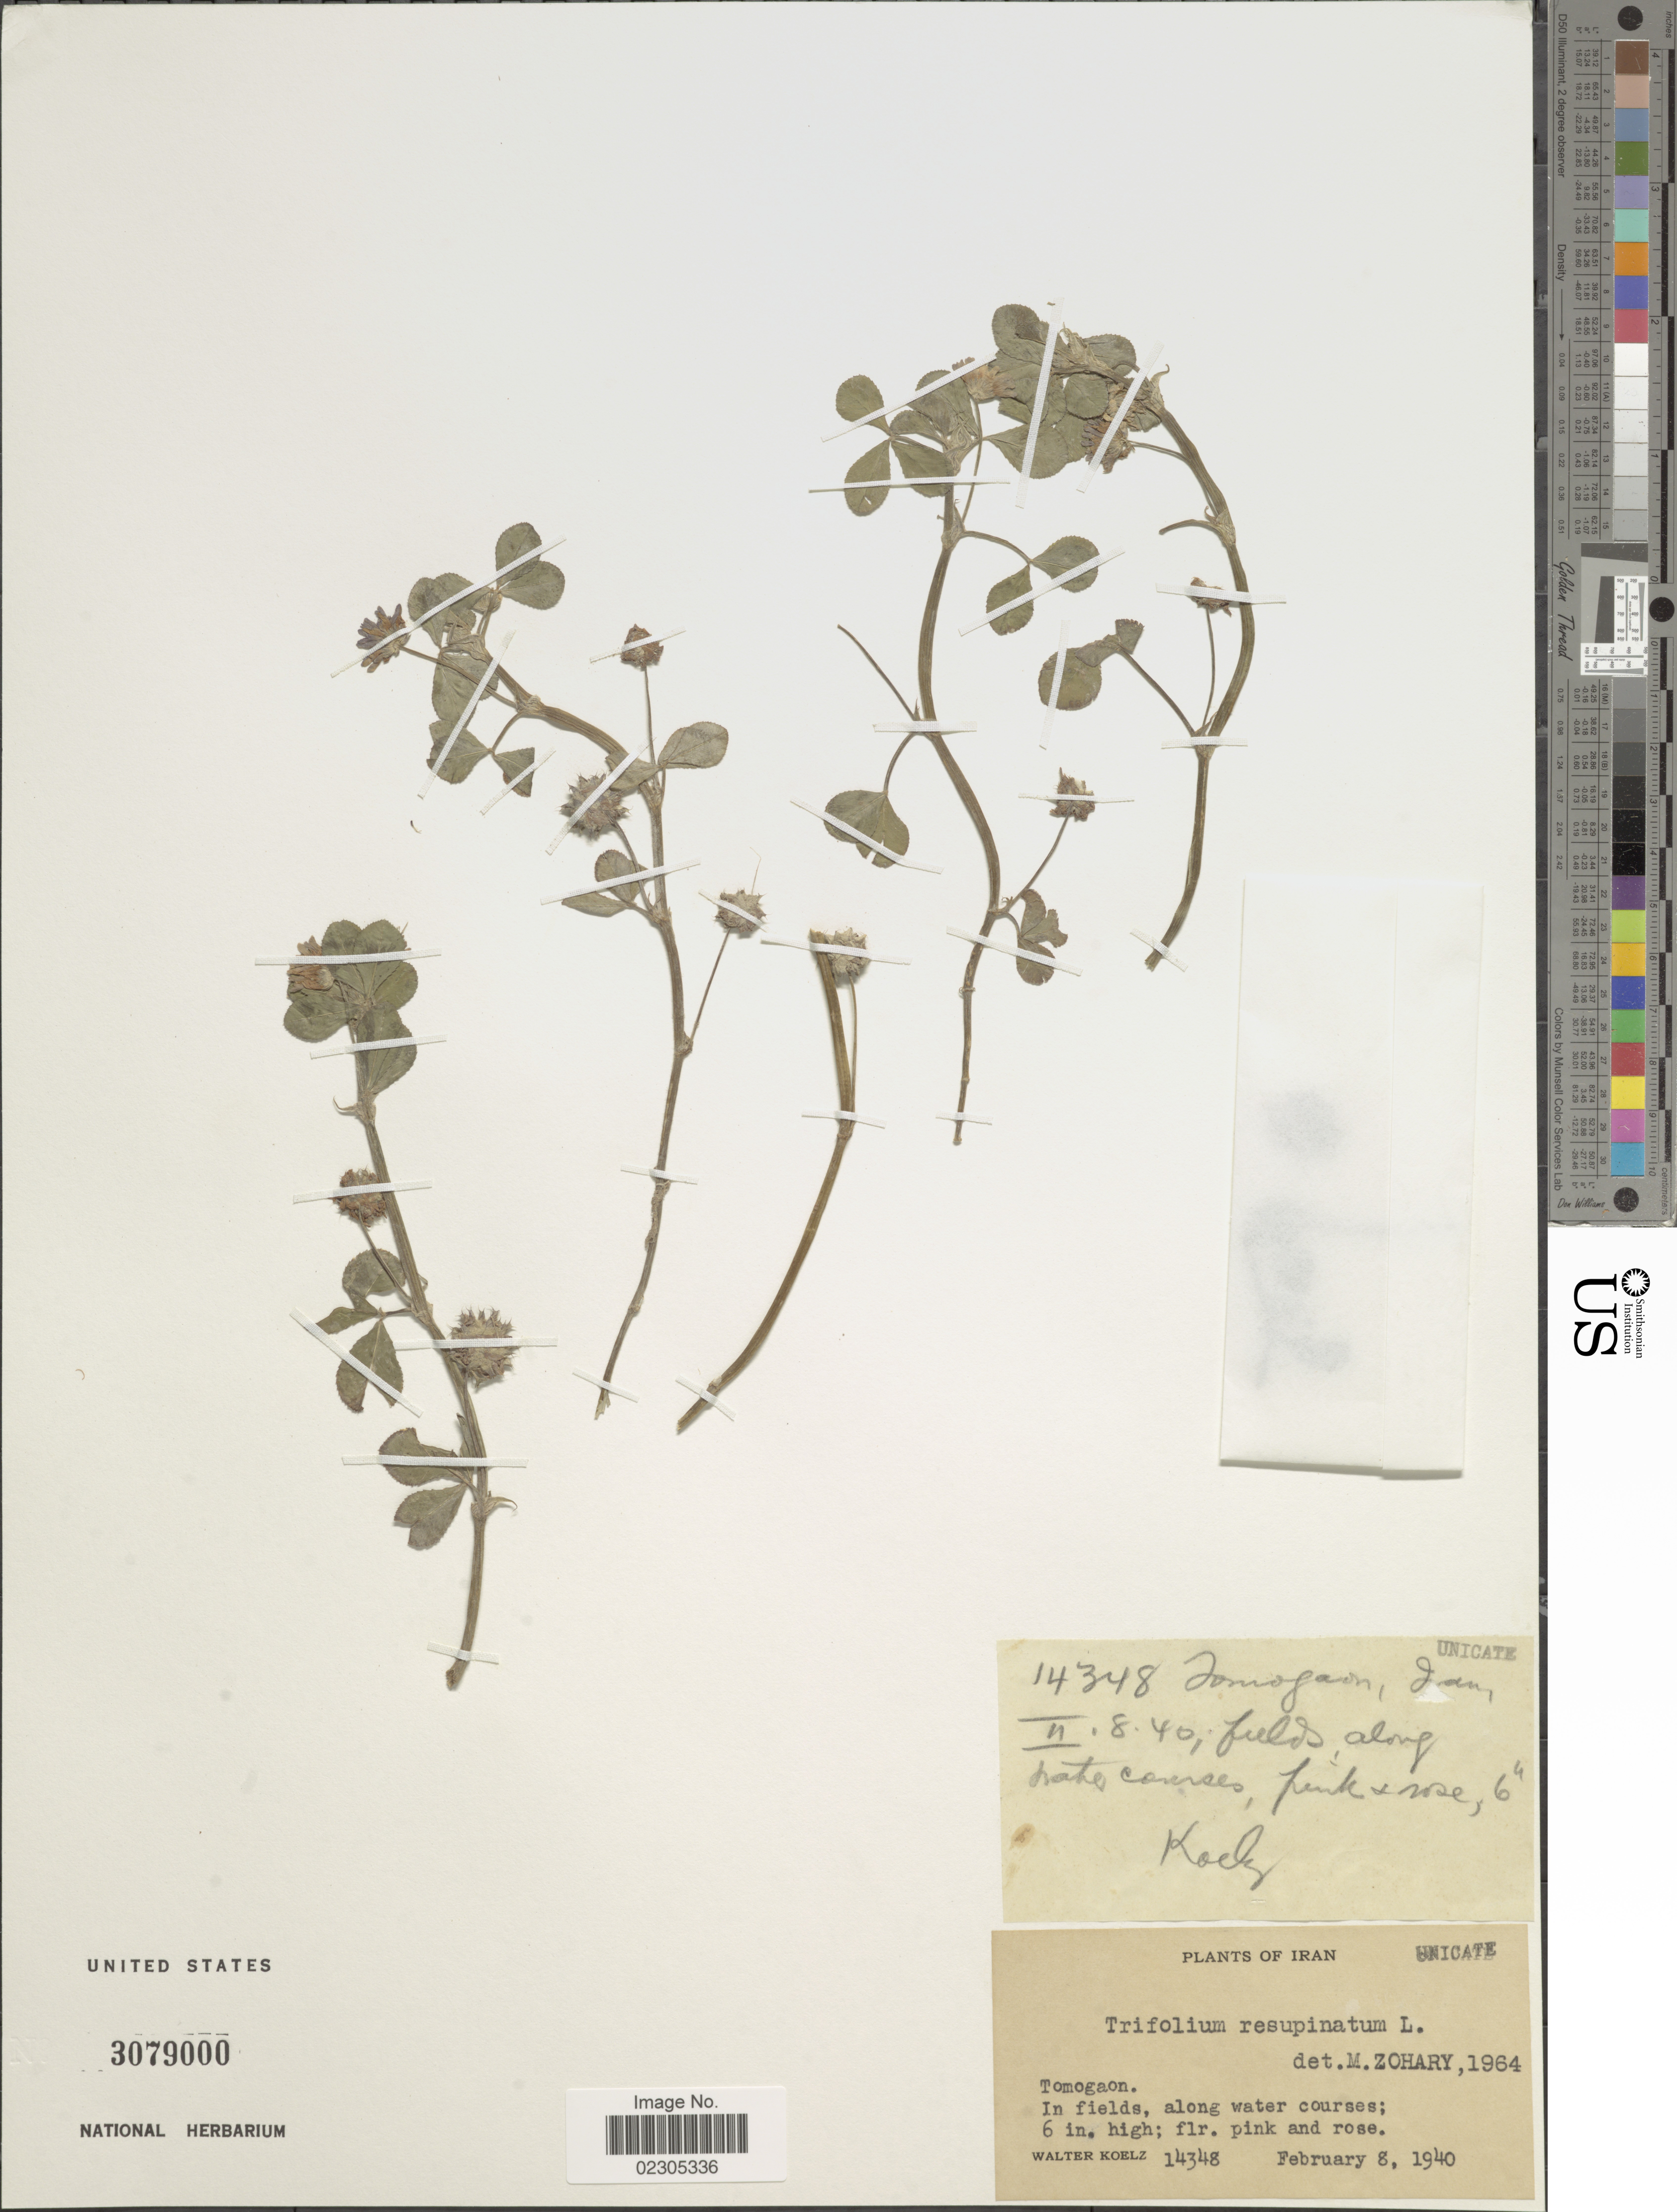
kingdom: Plantae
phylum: Tracheophyta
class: Magnoliopsida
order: Fabales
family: Fabaceae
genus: Trifolium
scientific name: Trifolium resupinatum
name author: L.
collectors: W. N. Koelz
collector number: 14348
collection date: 1940-02-08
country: Iran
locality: Tomogaon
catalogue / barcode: US 3079000